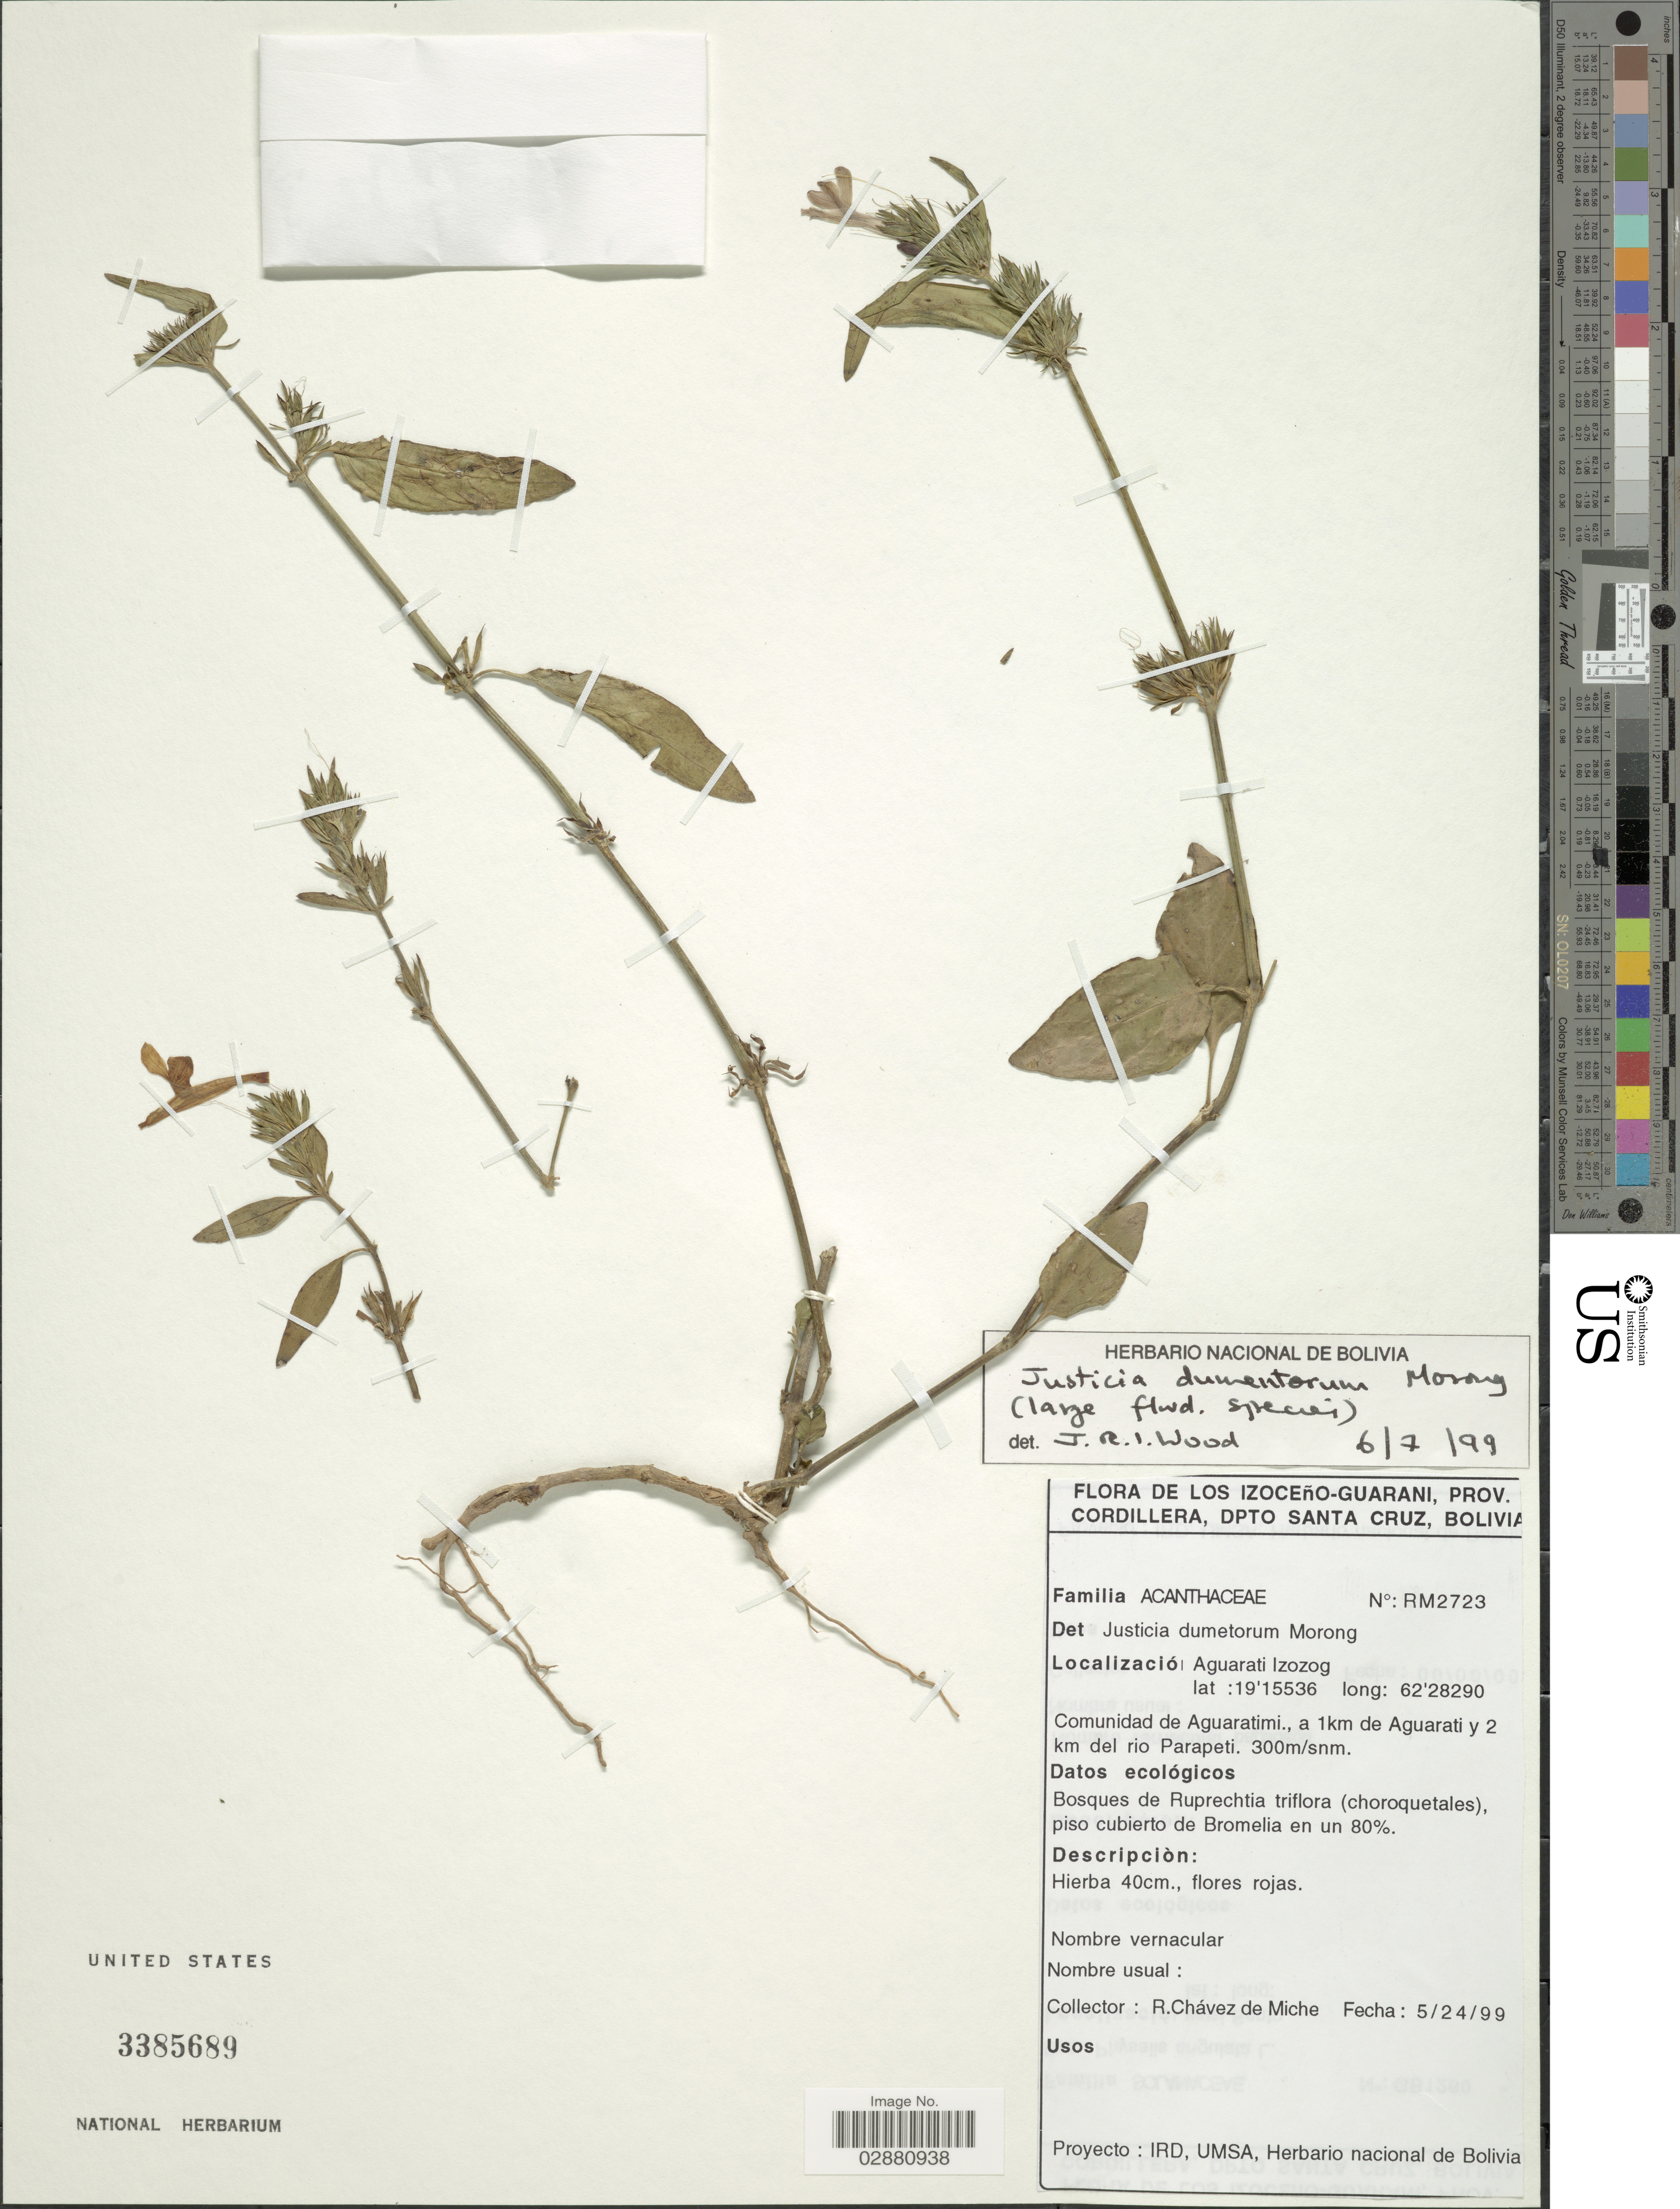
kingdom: Plantae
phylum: Tracheophyta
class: Magnoliopsida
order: Lamiales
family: Acanthaceae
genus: Justicia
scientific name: Justicia squalida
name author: Wassh. & J.R.I. Wood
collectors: R. Chávez de Miche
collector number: RM2723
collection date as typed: Transcribed d/m/y: 24/5/99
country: Bolivia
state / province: Santa Cruz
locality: Los Izoceño-Guarani, Prov. Cordillera, Dpto Santa Cruz, Bolivia. Aguarati Izozog. Comunidad de Aguaratimi, a 1 km de Aguarati y 2 km del rio Parapeti.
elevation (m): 300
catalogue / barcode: US 3385689